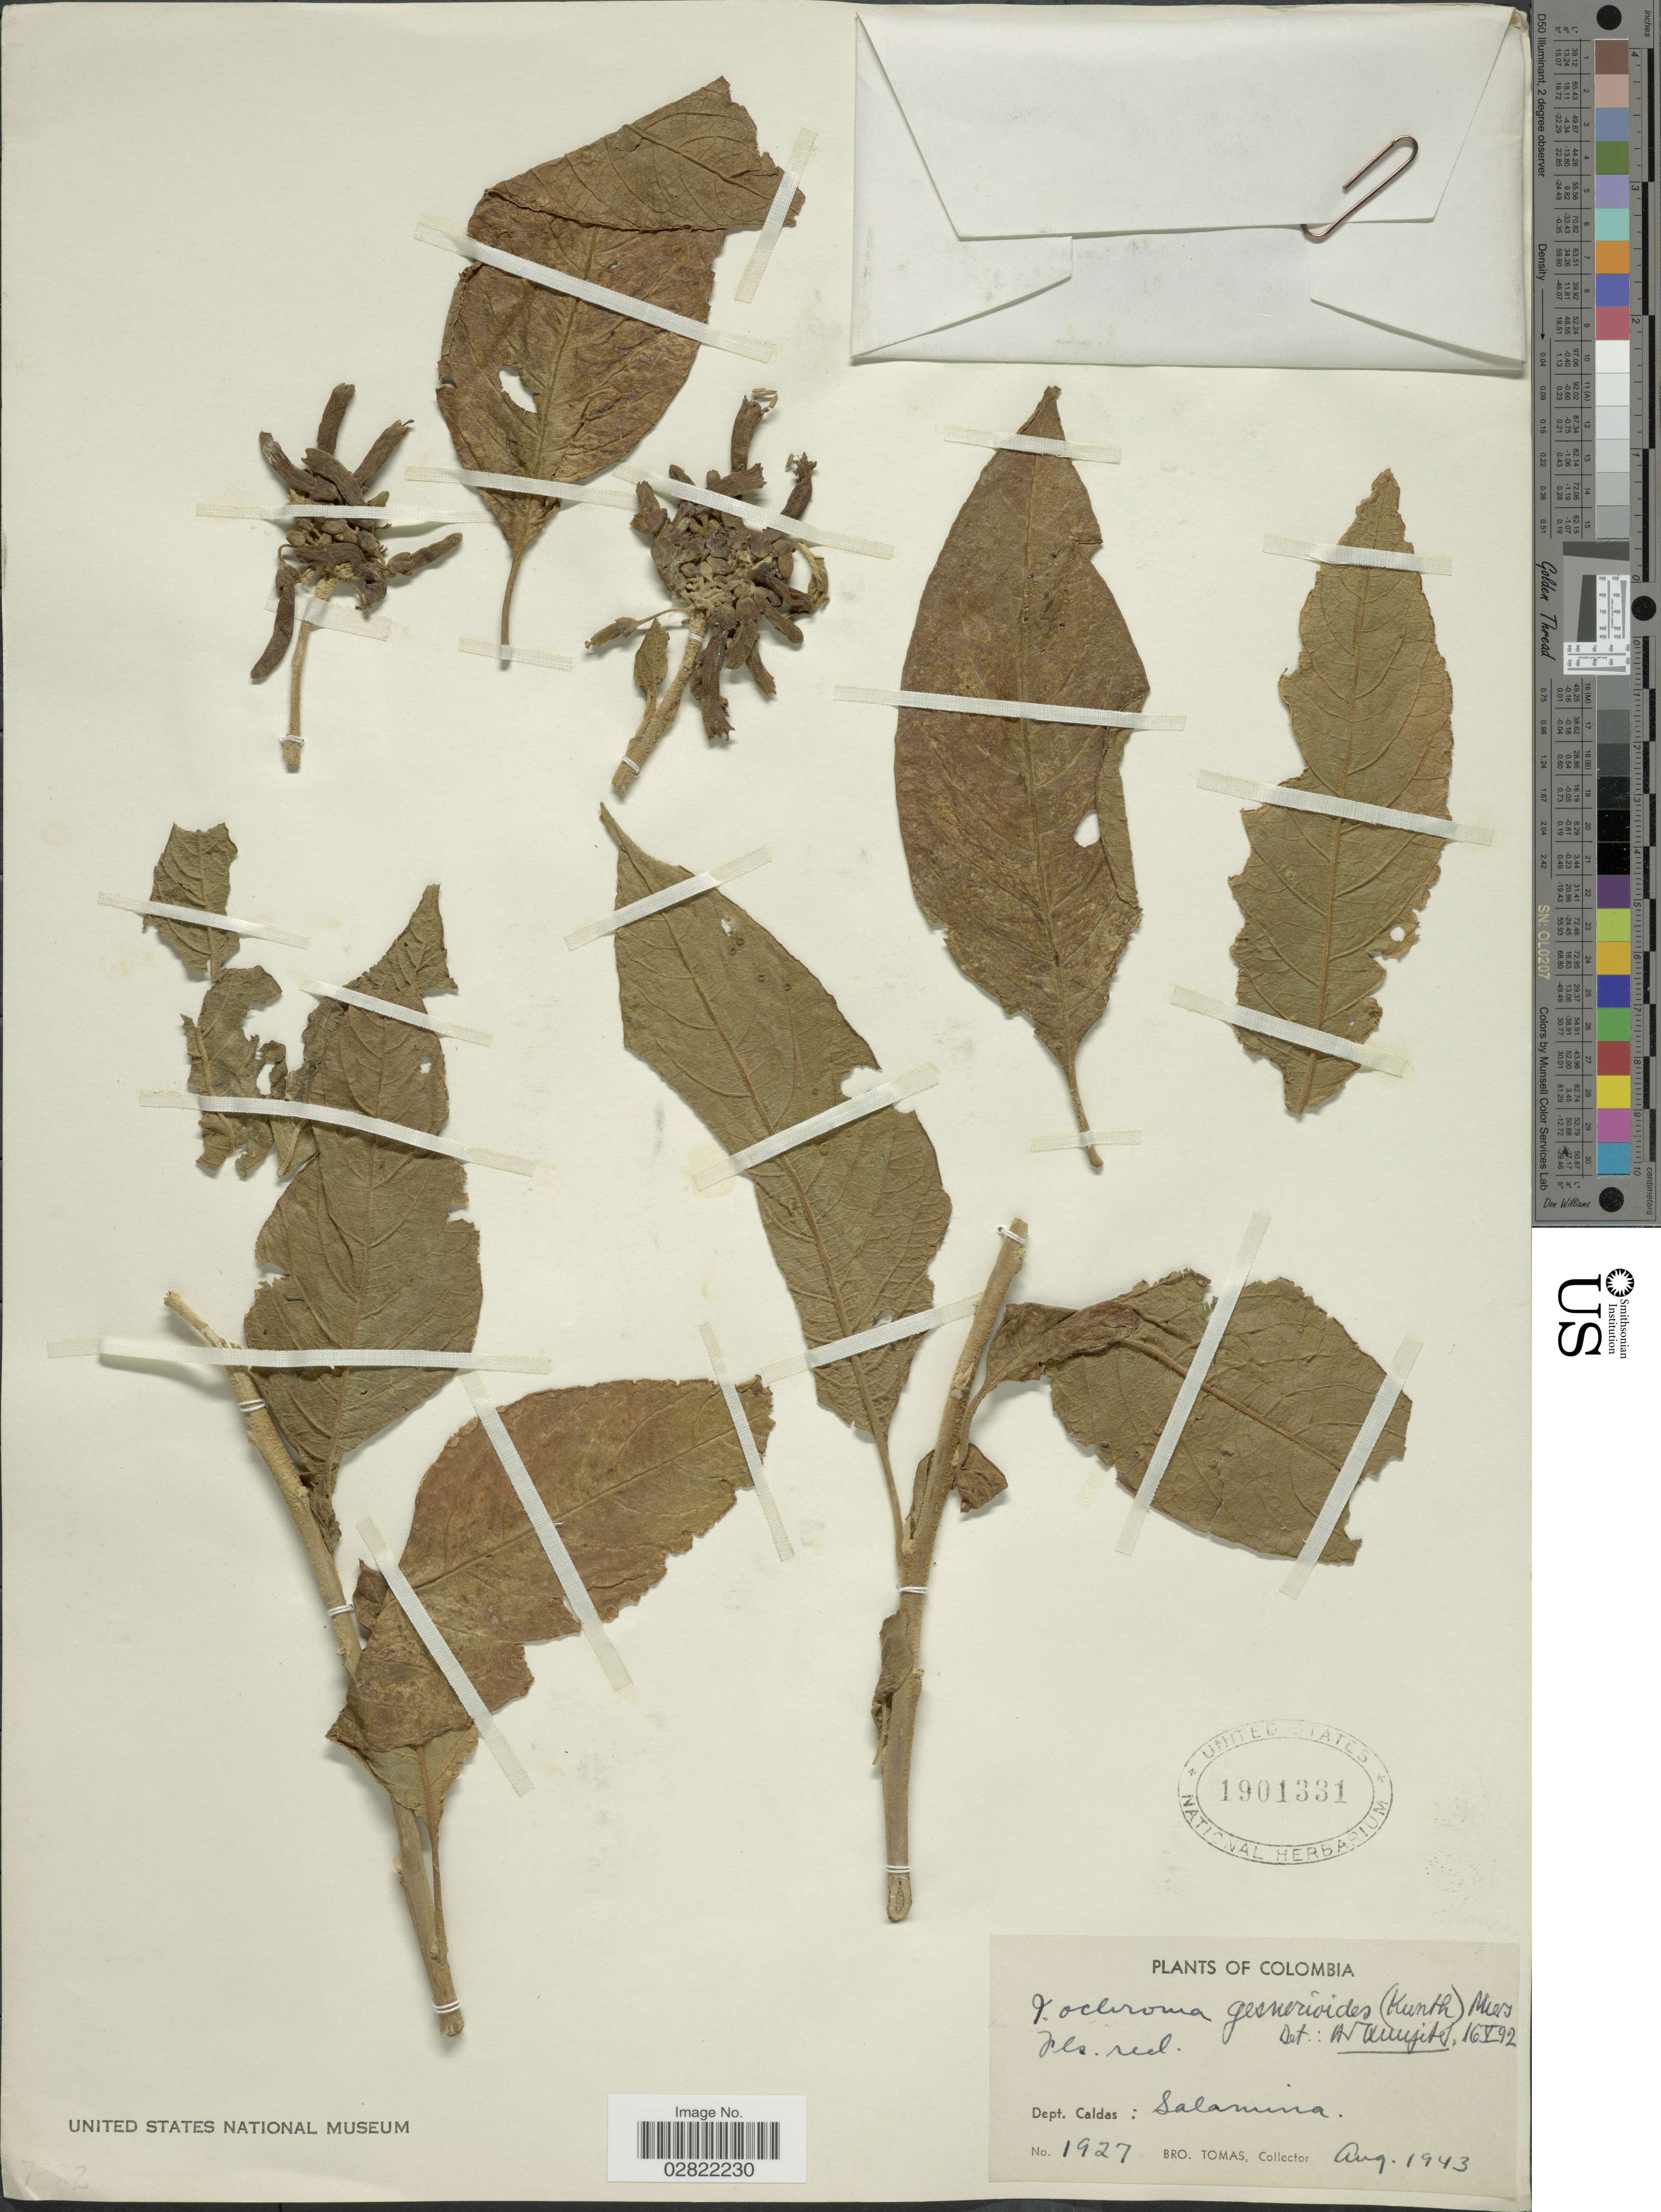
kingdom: Plantae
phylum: Tracheophyta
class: Magnoliopsida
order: Solanales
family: Solanaceae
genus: Iochroma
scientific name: Iochroma gesnerioides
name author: (Kunth) Miers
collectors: B. Tomas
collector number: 1927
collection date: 1943-08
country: Colombia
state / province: Caldas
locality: Dept. Caldas: Salamina.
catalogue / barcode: US 1901331